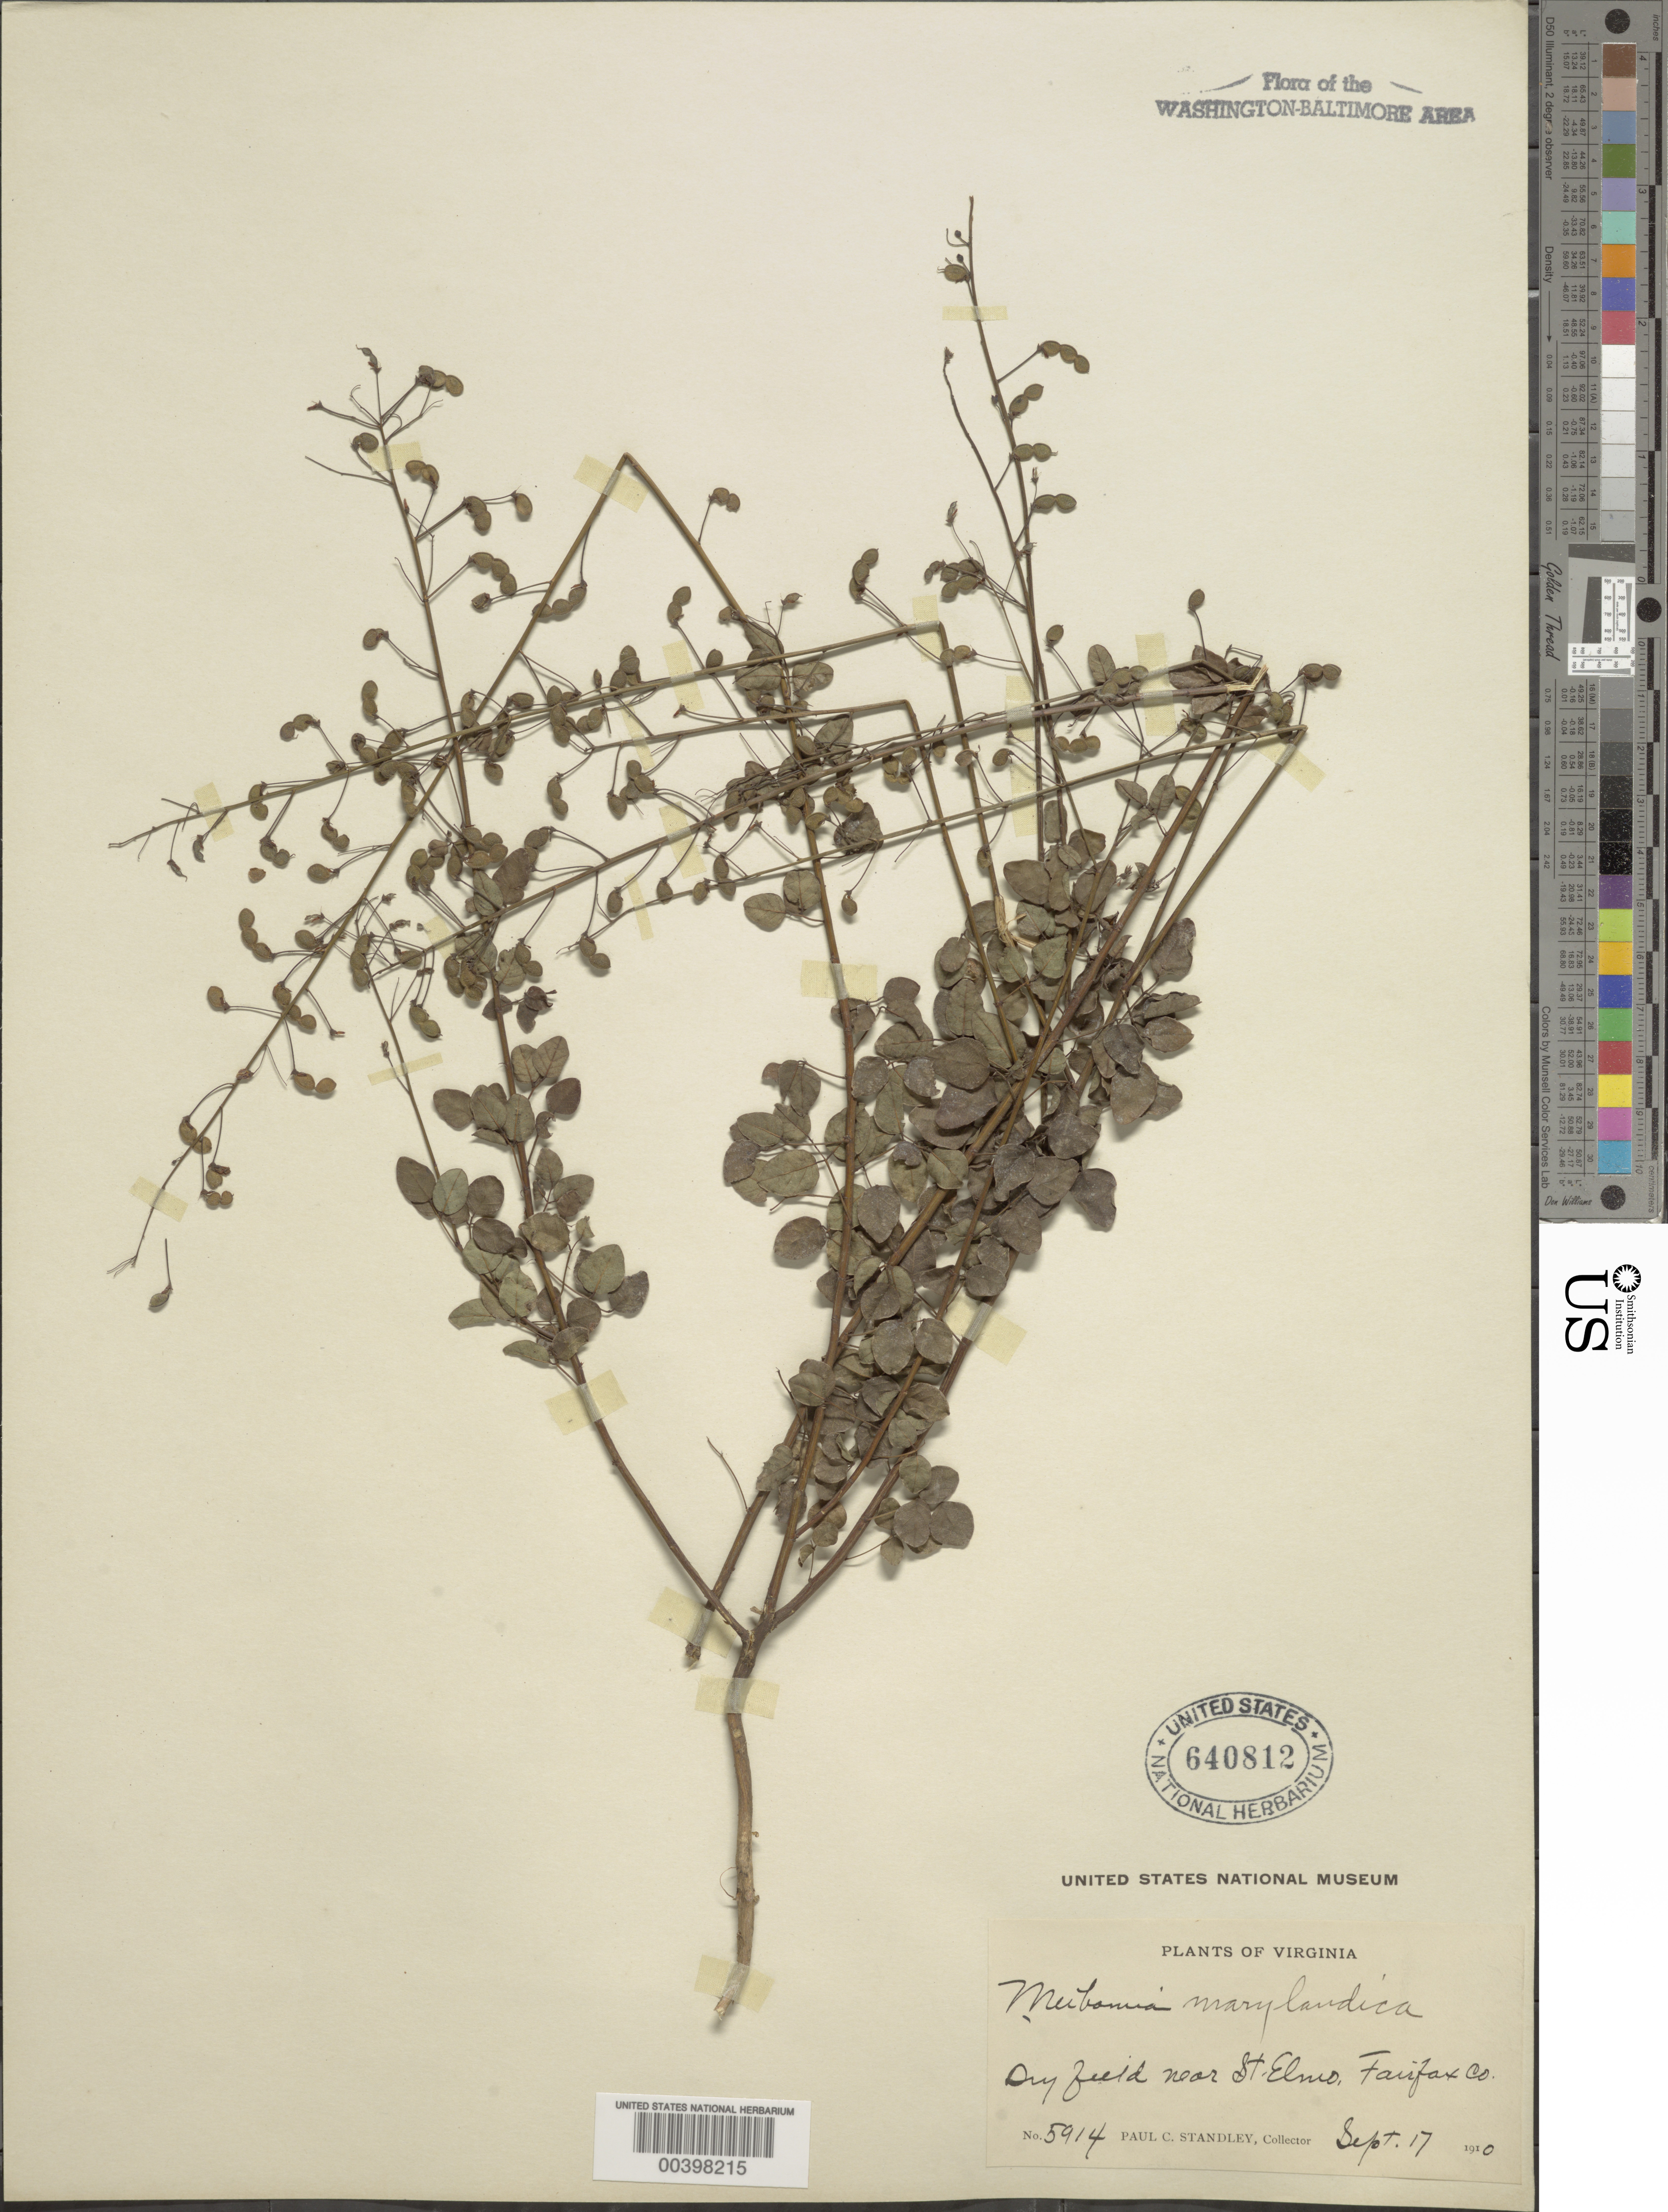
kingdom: Plantae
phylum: Tracheophyta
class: Magnoliopsida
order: Fabales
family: Fabaceae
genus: Desmodium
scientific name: Desmodium marilandicum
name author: Darl.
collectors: P. C. Standley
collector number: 5914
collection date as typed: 17 Sep 1910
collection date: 1910-09-17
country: United States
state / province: Virginia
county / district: Fairfax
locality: Near St. Elmo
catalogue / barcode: US 640812